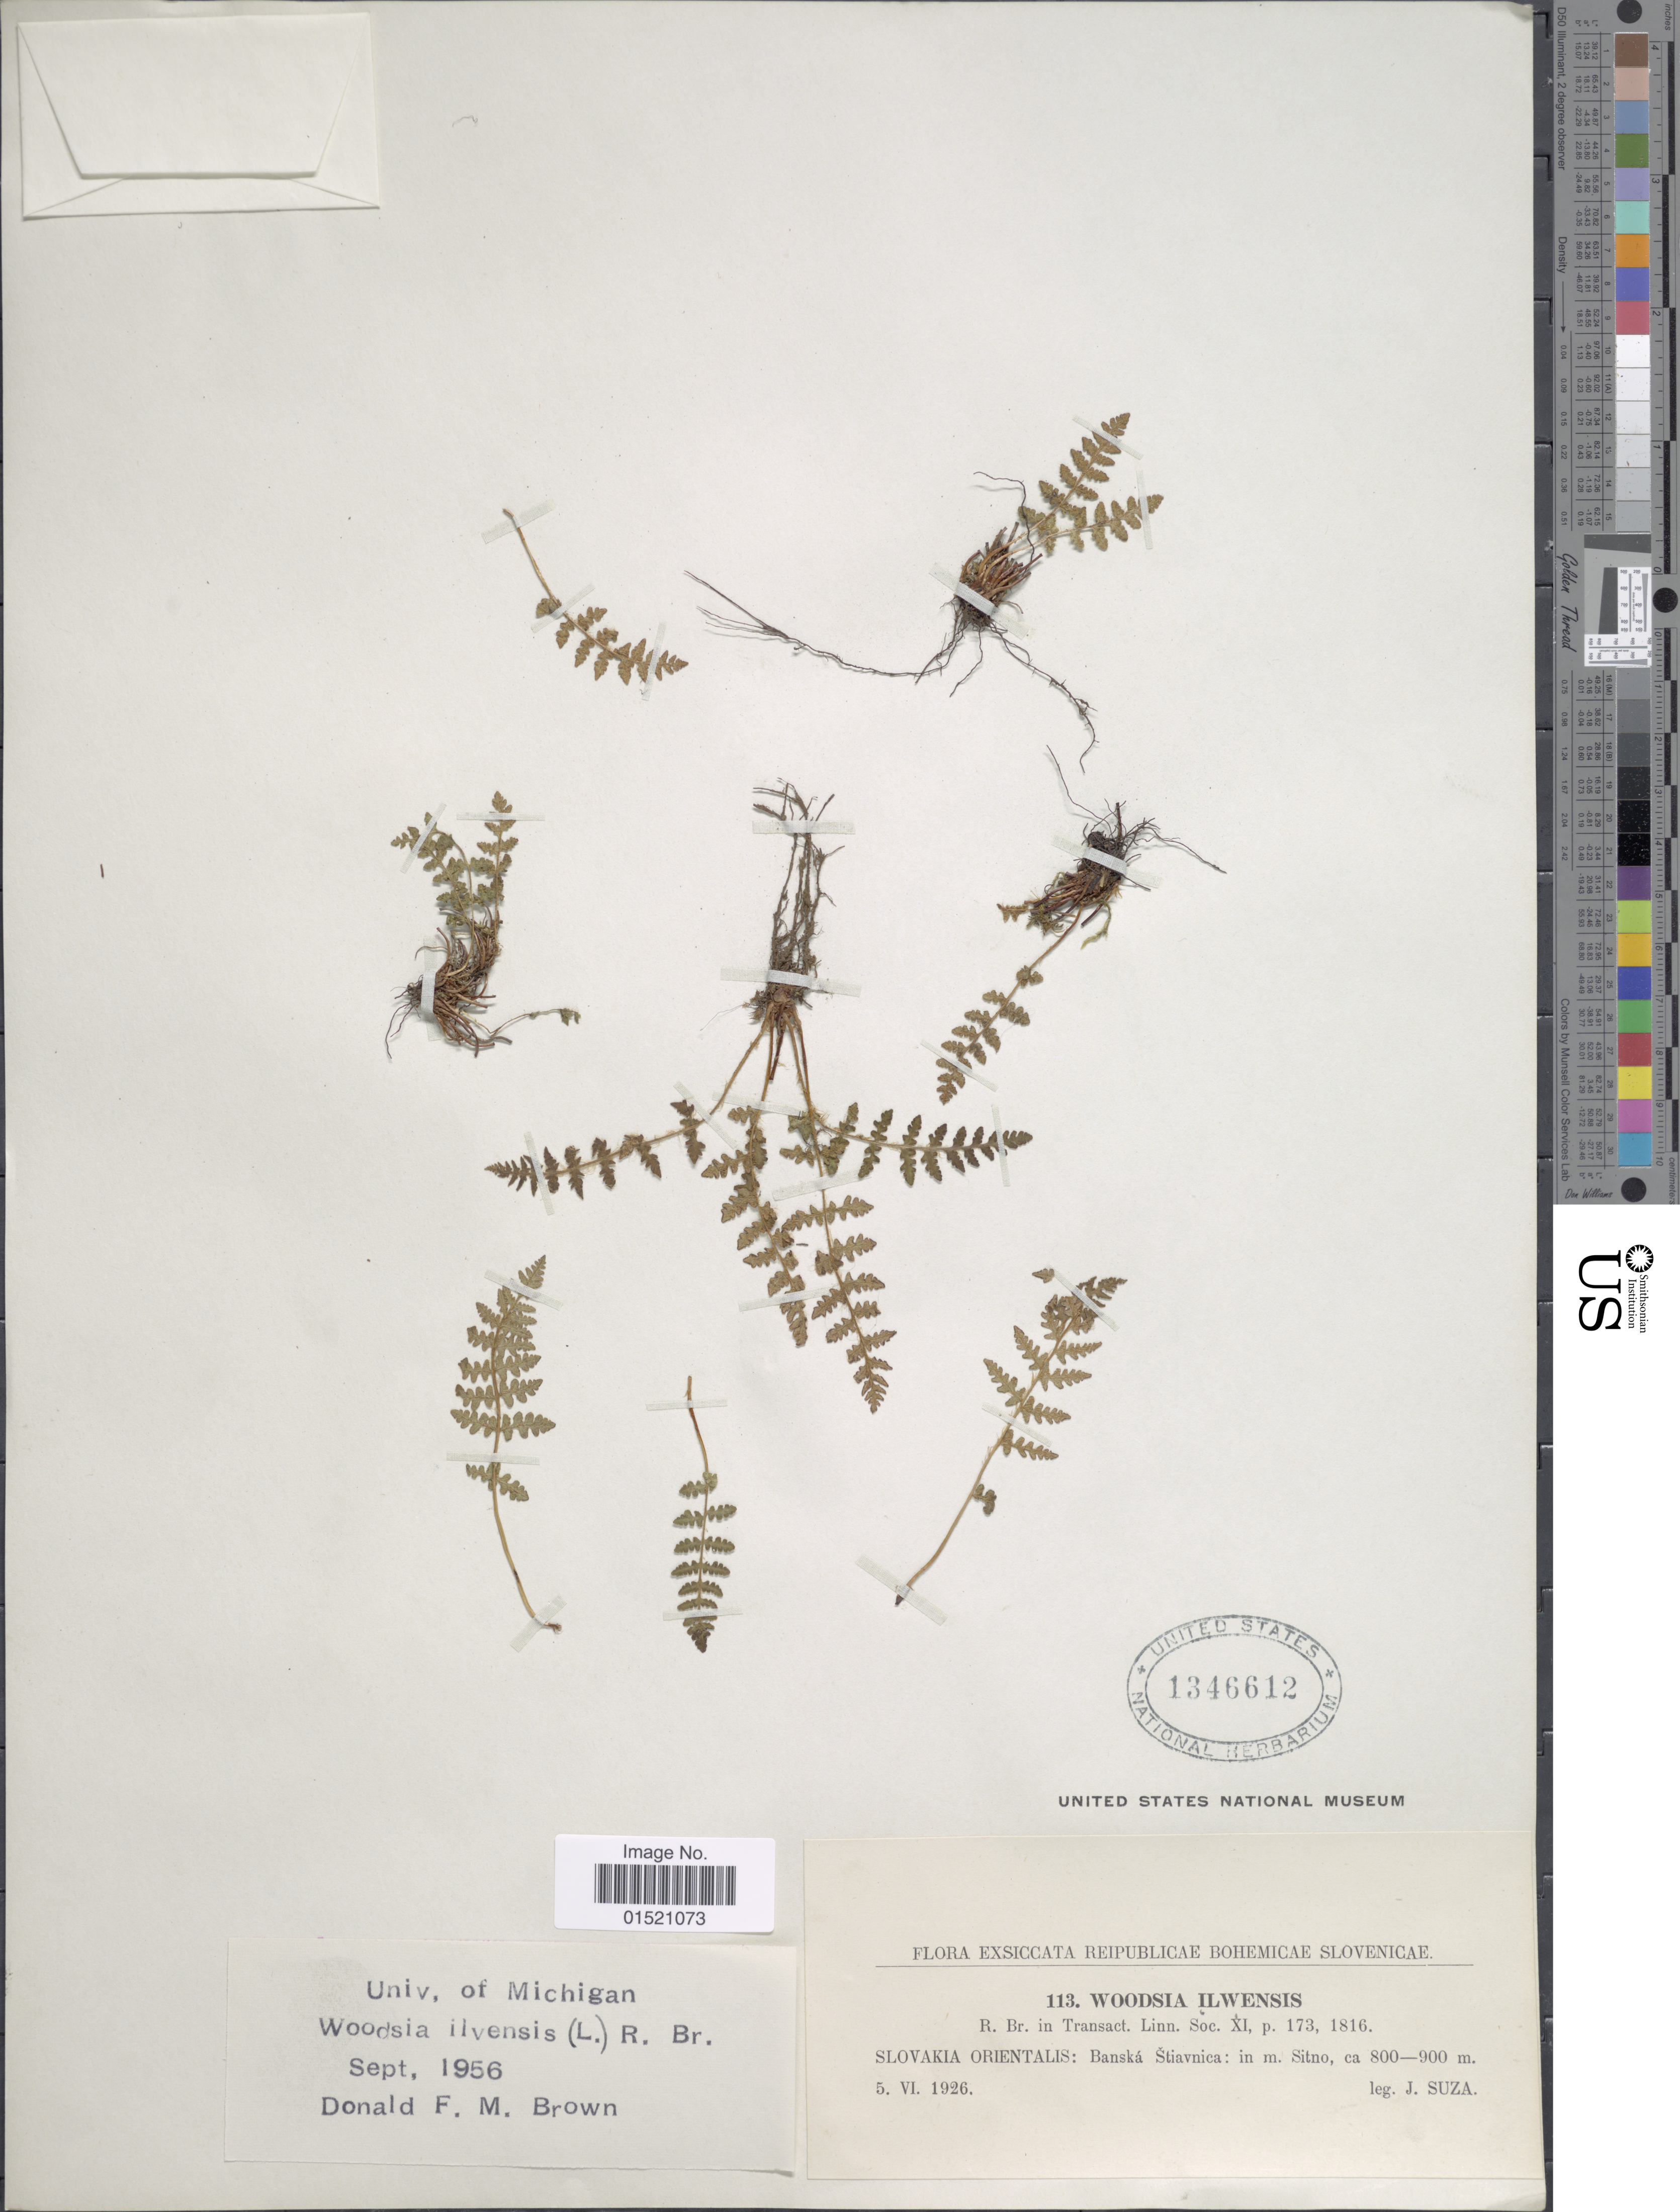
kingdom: Plantae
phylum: Tracheophyta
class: Polypodiopsida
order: Polypodiales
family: Woodsiaceae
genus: Woodsia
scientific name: Woodsia ilvensis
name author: (L.) R. Br.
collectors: J. Suza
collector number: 113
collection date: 1926-06-05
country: Slovakia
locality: Slovakia Orientalis: Banská Stiavnica: in m. Sitno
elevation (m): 800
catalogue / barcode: US 1346612